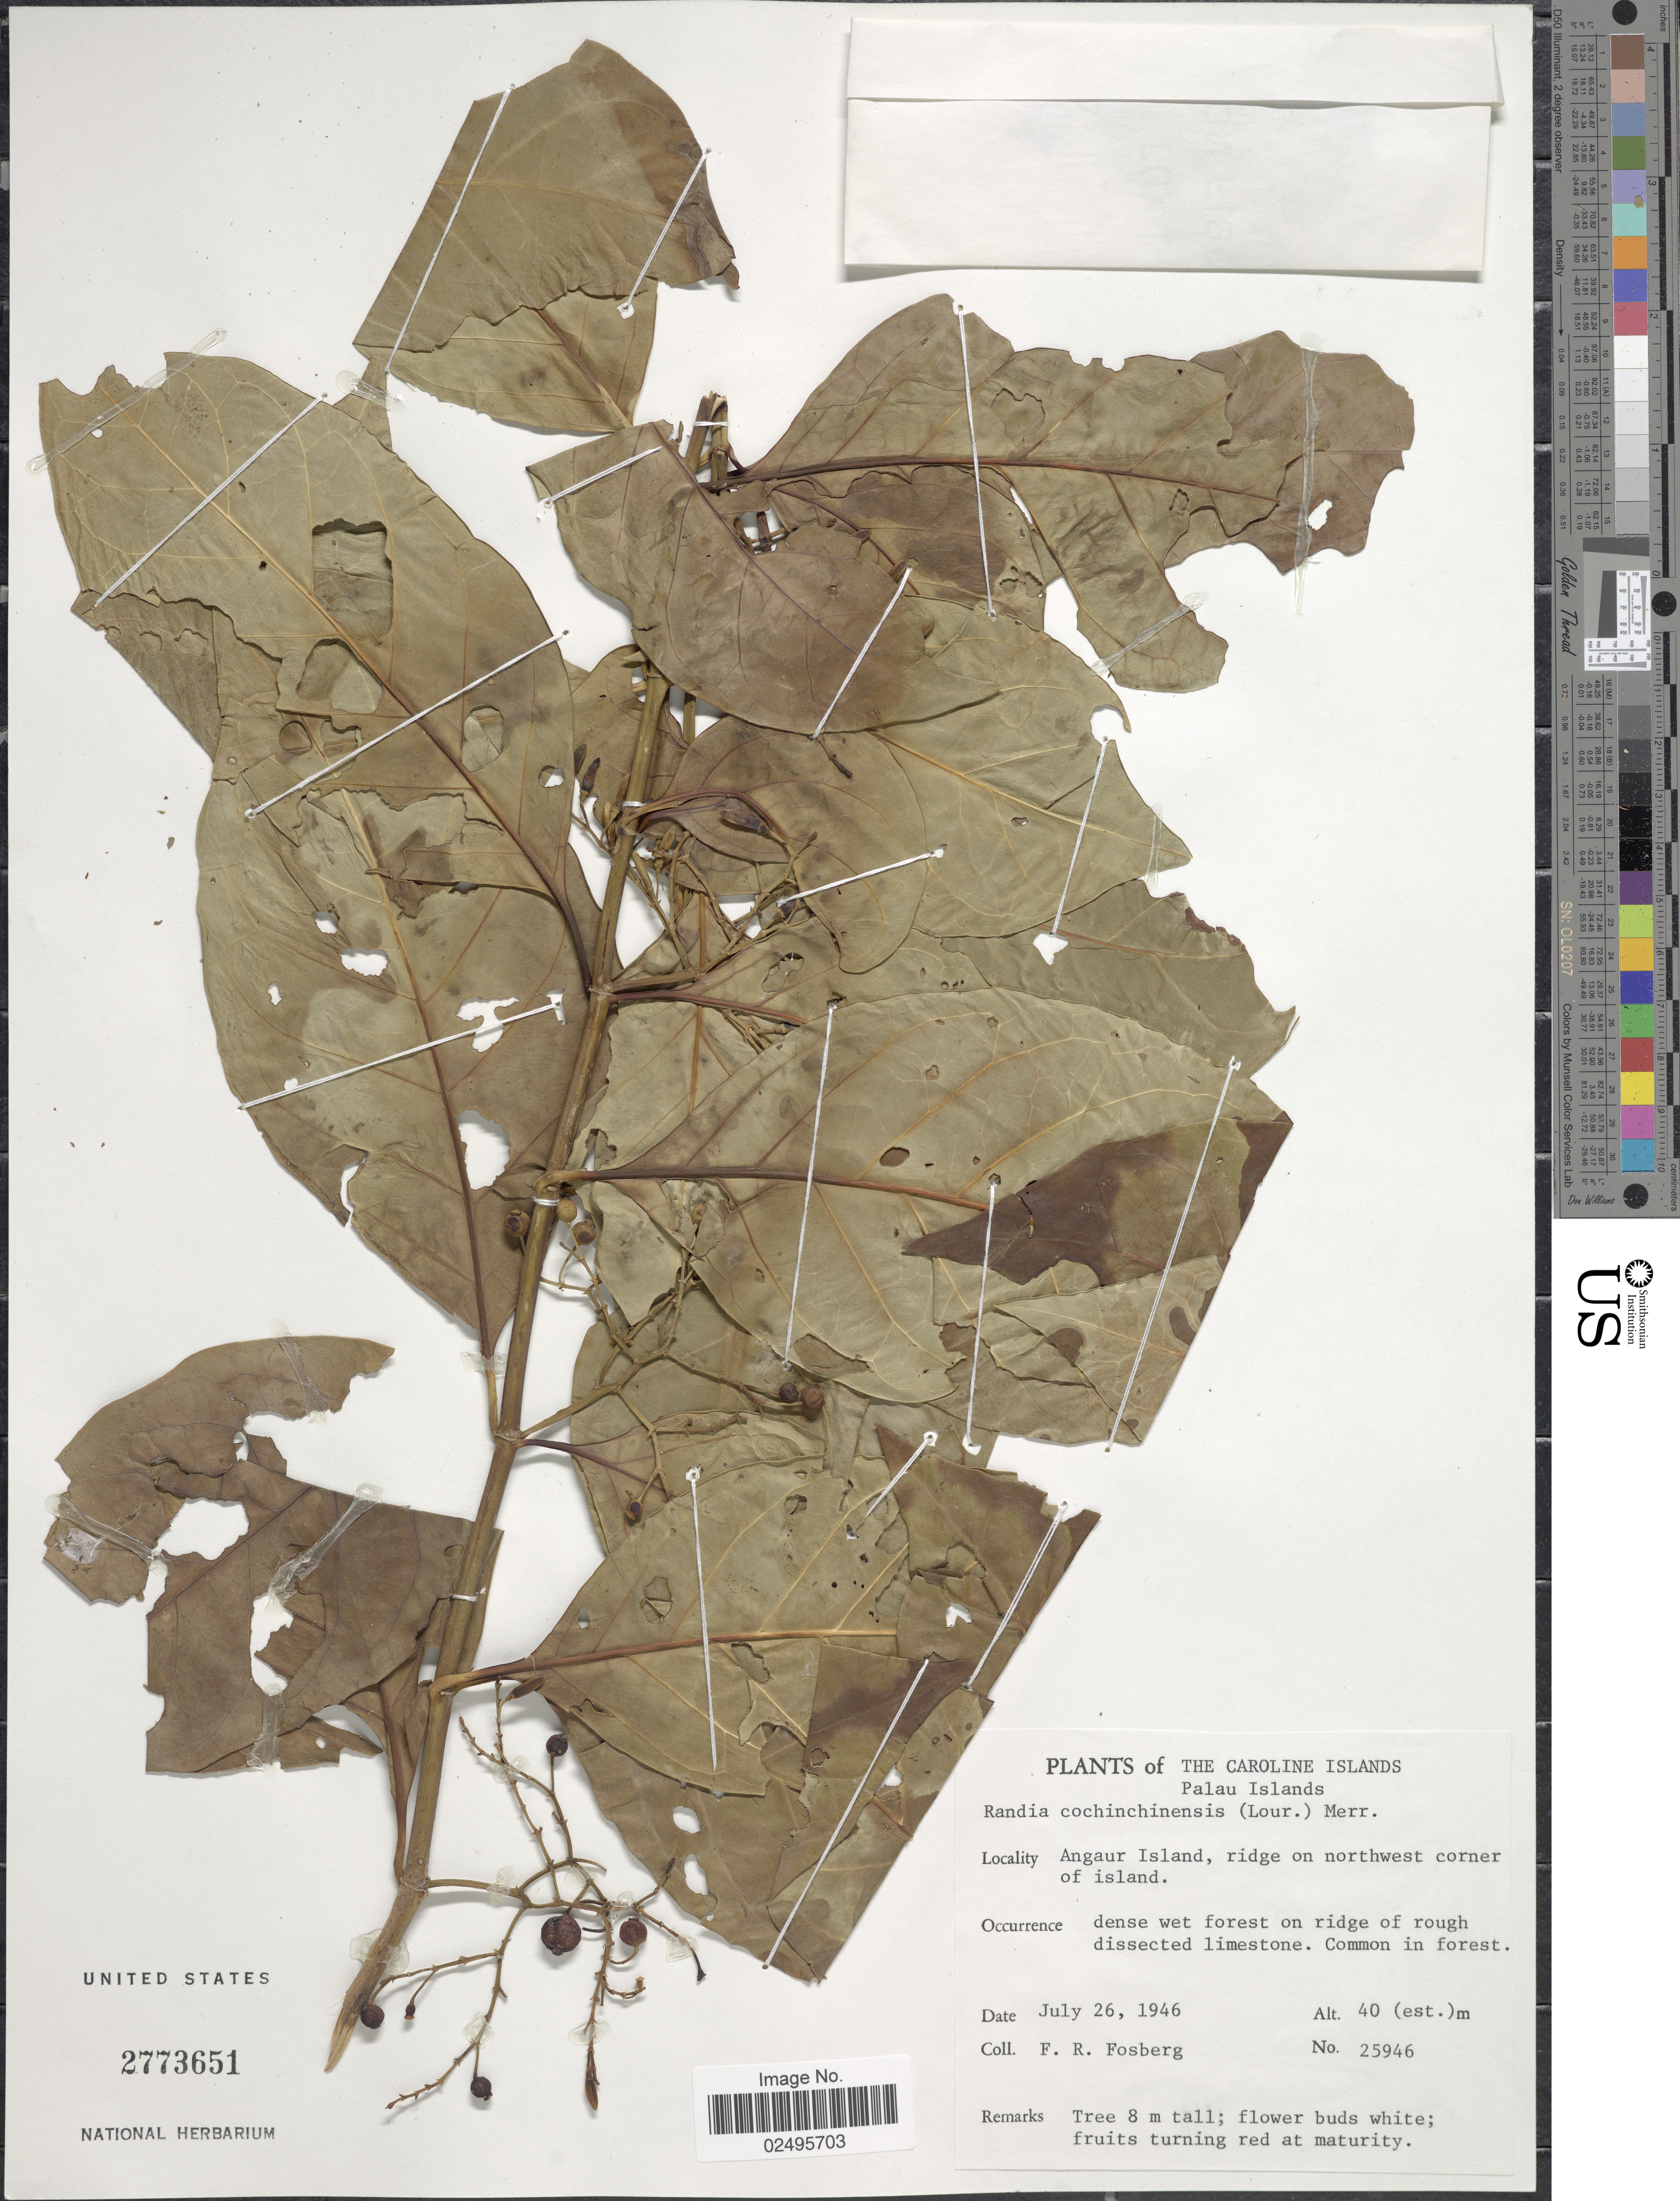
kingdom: Plantae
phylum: Tracheophyta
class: Magnoliopsida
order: Gentianales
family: Rubiaceae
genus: Aidia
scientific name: Aidia graeffei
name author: (Reinecke) Tirveng.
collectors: F. R. Fosberg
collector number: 25946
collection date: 1946-07-26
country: Palau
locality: The Caroline Islands. Palau Islands. Angaur Island, ridge on northwest corner of island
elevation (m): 40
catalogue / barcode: US 2773651